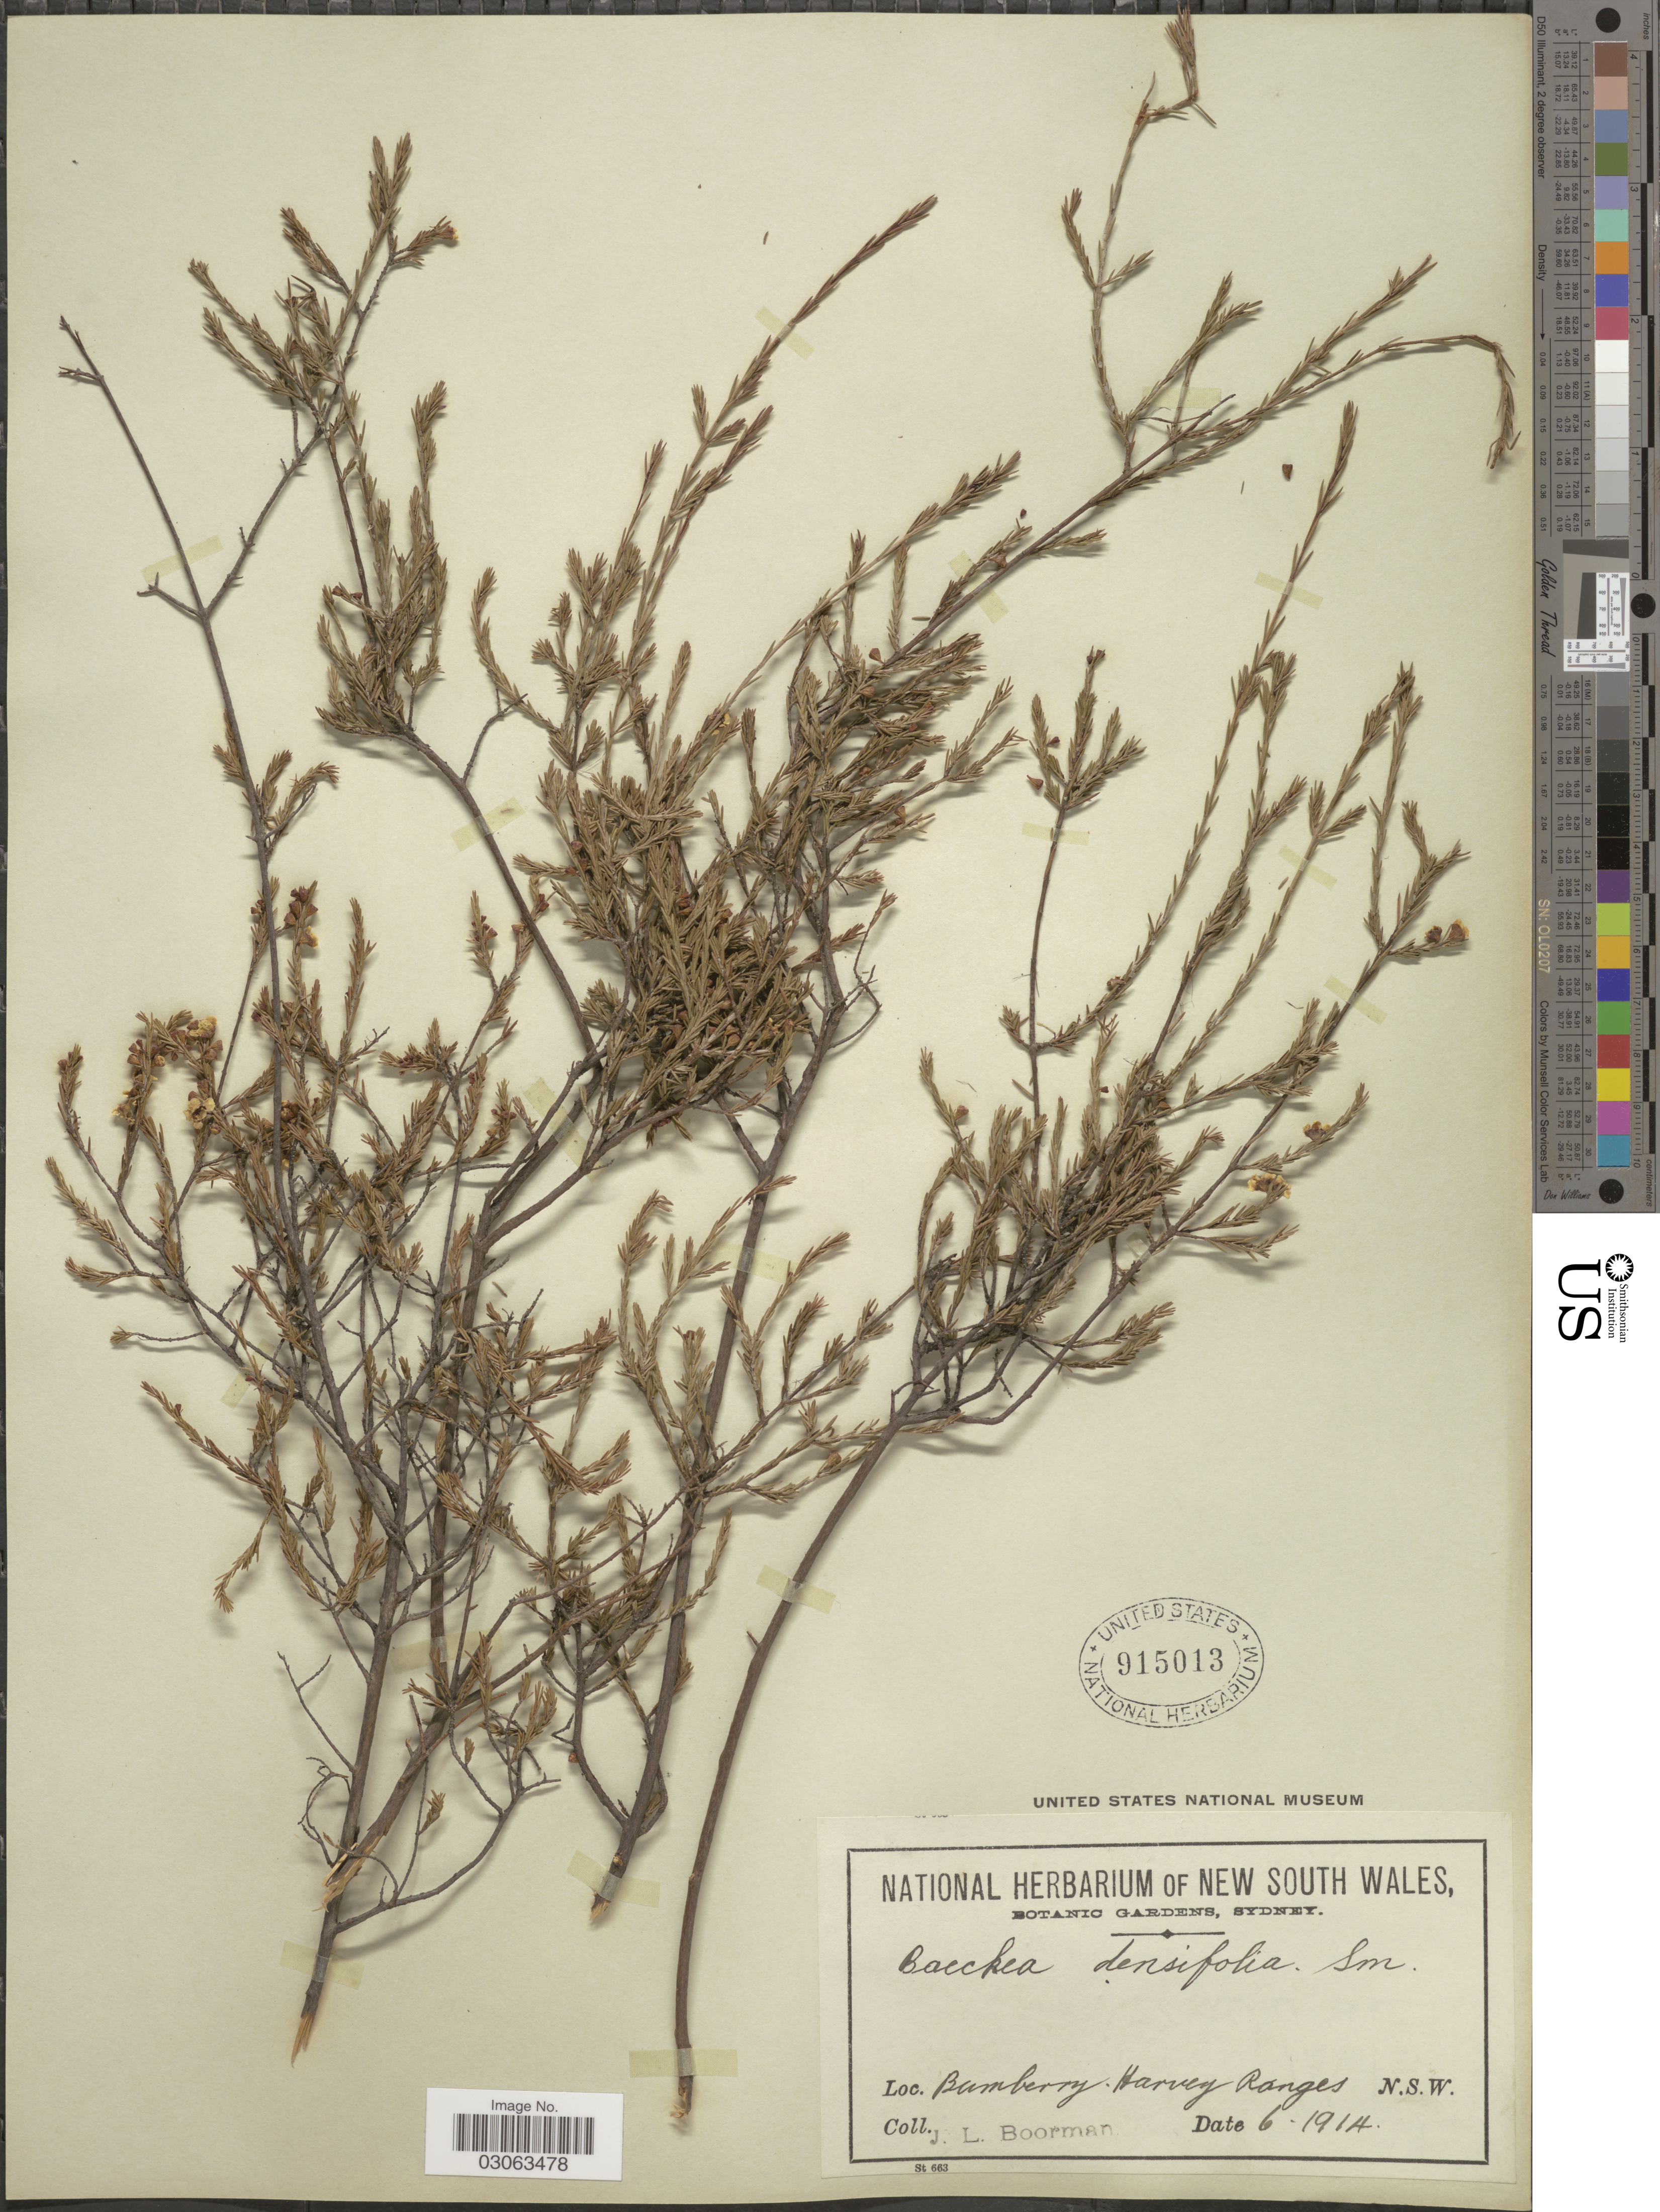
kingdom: Plantae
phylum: Tracheophyta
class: Magnoliopsida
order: Myrtales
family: Myrtaceae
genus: Harmogia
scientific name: Harmogia densifolia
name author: (Sm.) S. Schauer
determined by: Rye, B. L.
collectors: J. Boorman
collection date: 1914-06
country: Australia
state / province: New South Wales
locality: Bumberry. Harvey Ranges. N. S. W.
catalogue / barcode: US 915013